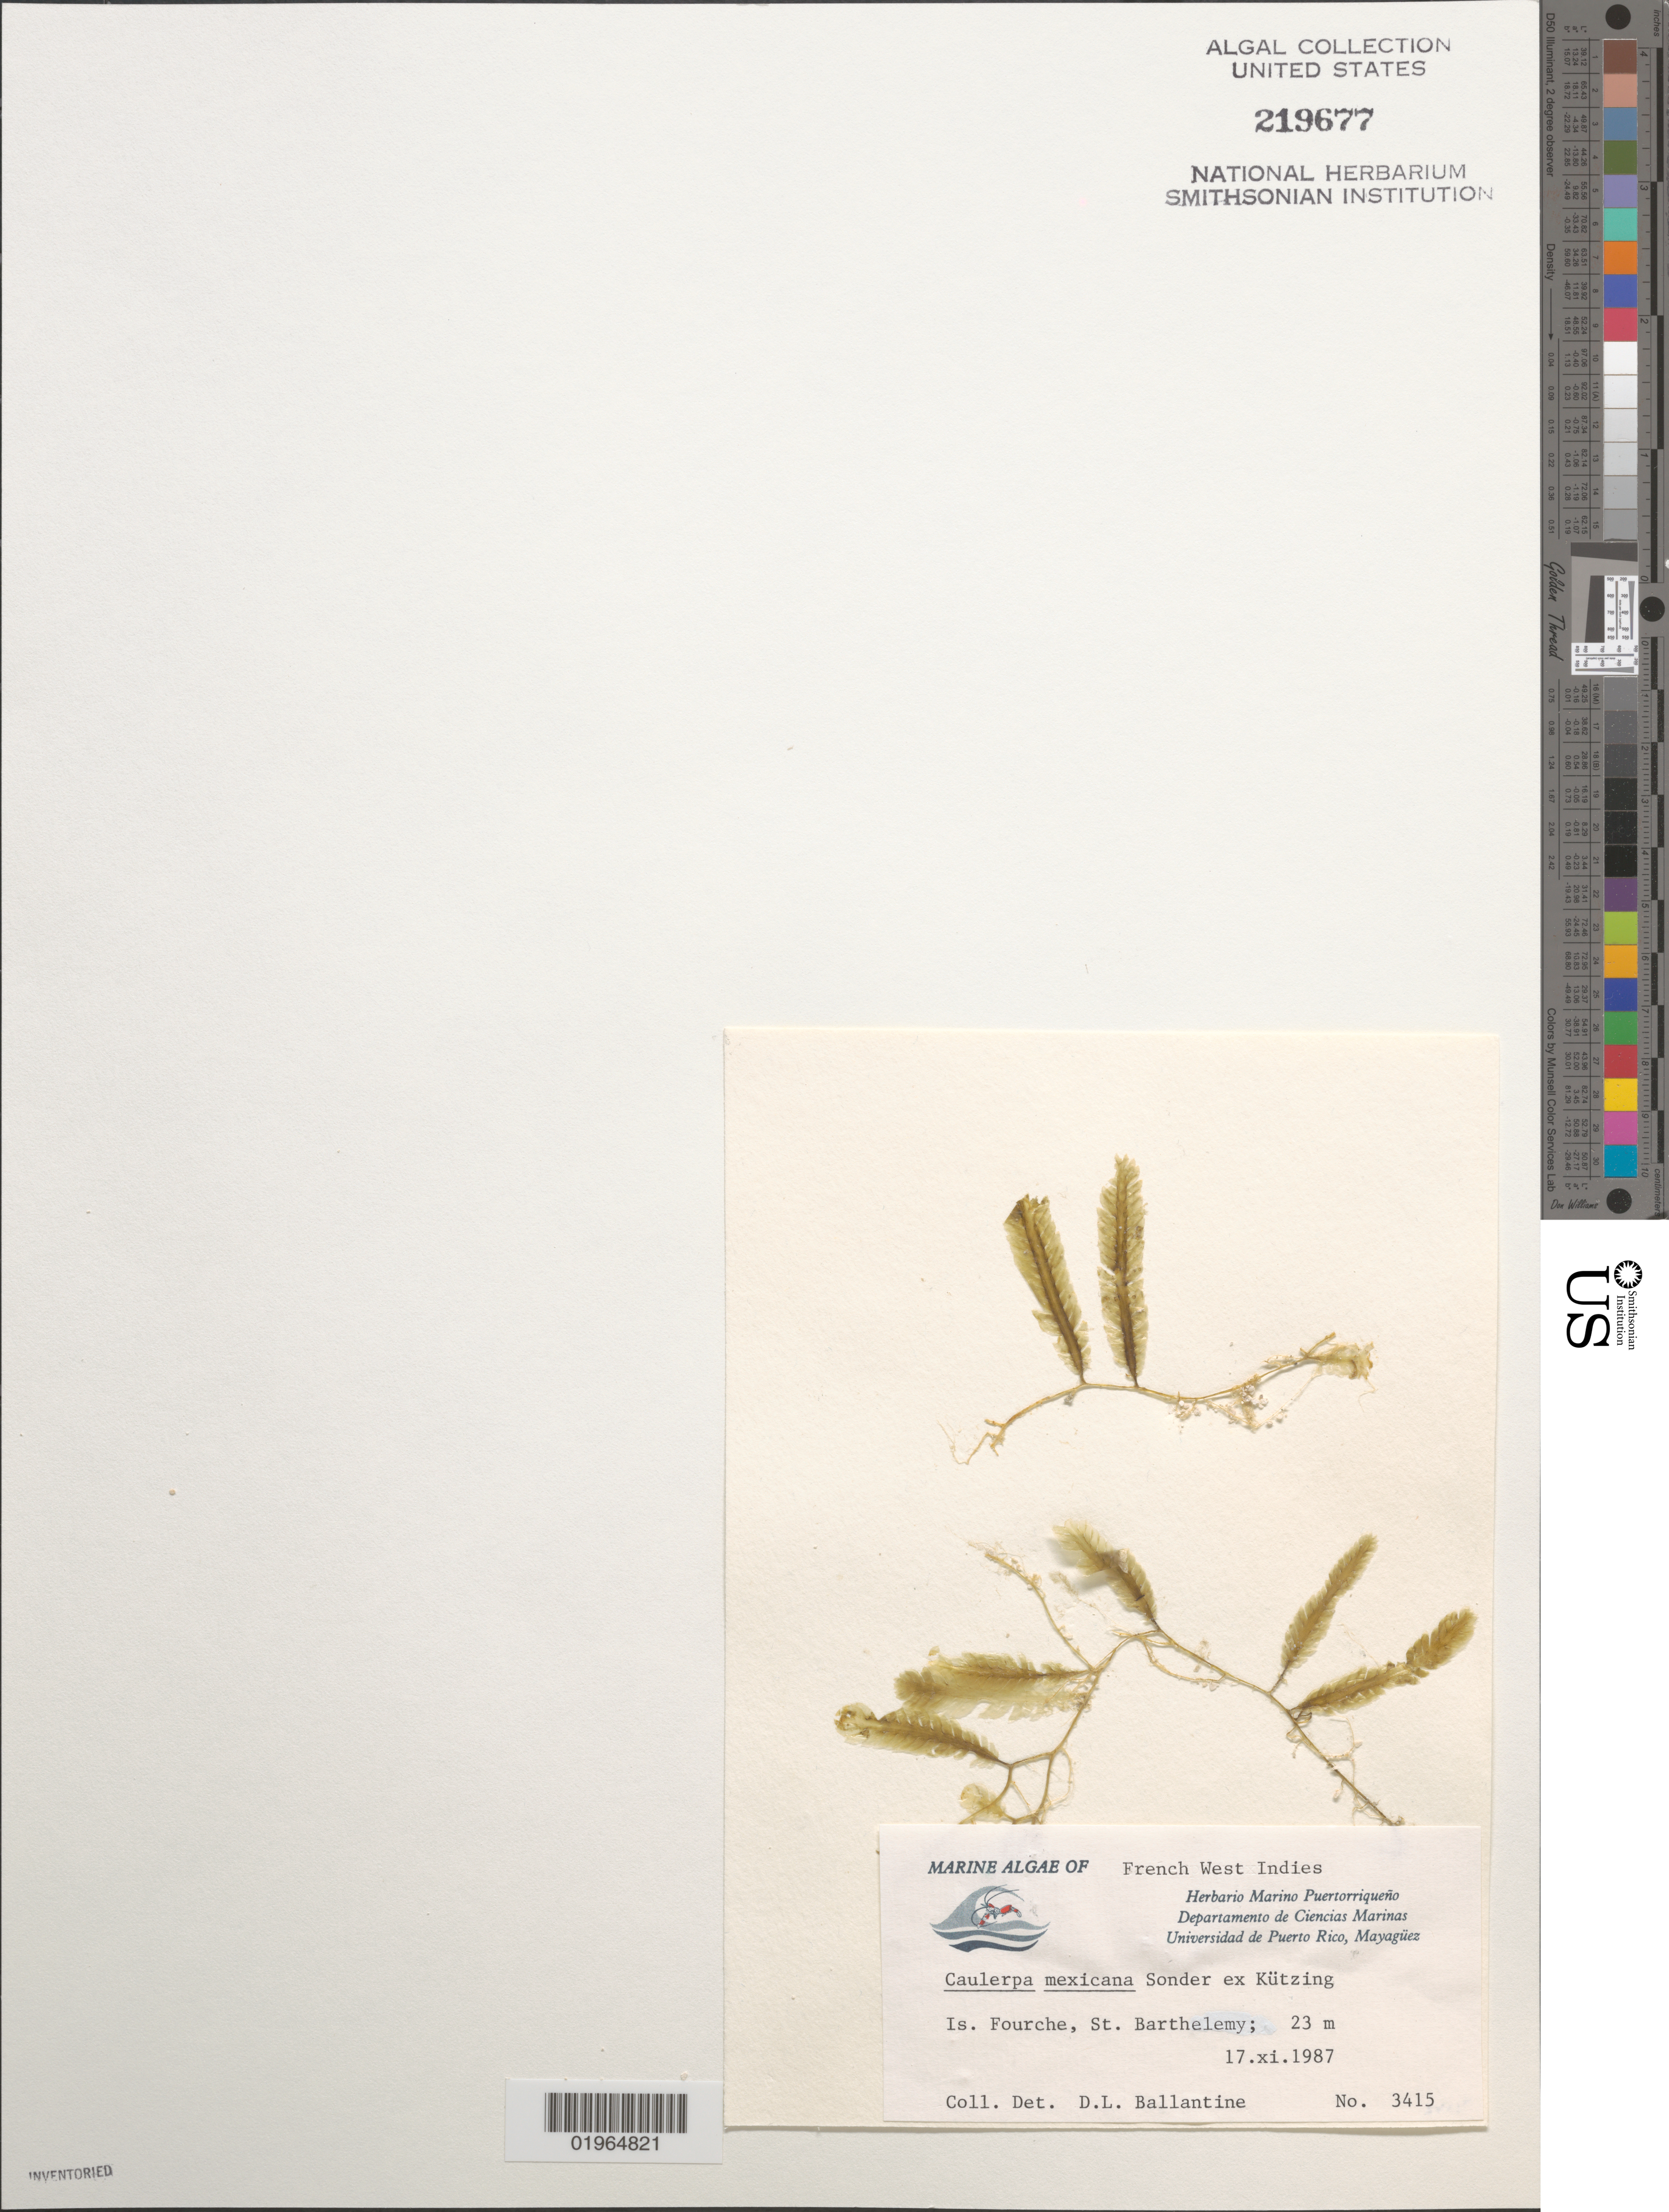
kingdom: Plantae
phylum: Chlorophyta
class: Ulvophyceae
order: Bryopsidales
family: Caulerpaceae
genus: Caulerpa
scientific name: Caulerpa mexicana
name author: Sond. ex Kütz.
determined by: Ballantine, D. L.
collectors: D.L. Ballantine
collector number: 3415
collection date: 1987-11-17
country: Saint Barthélemy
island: Ile Fourche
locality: St. Barthelemy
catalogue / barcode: US 219677